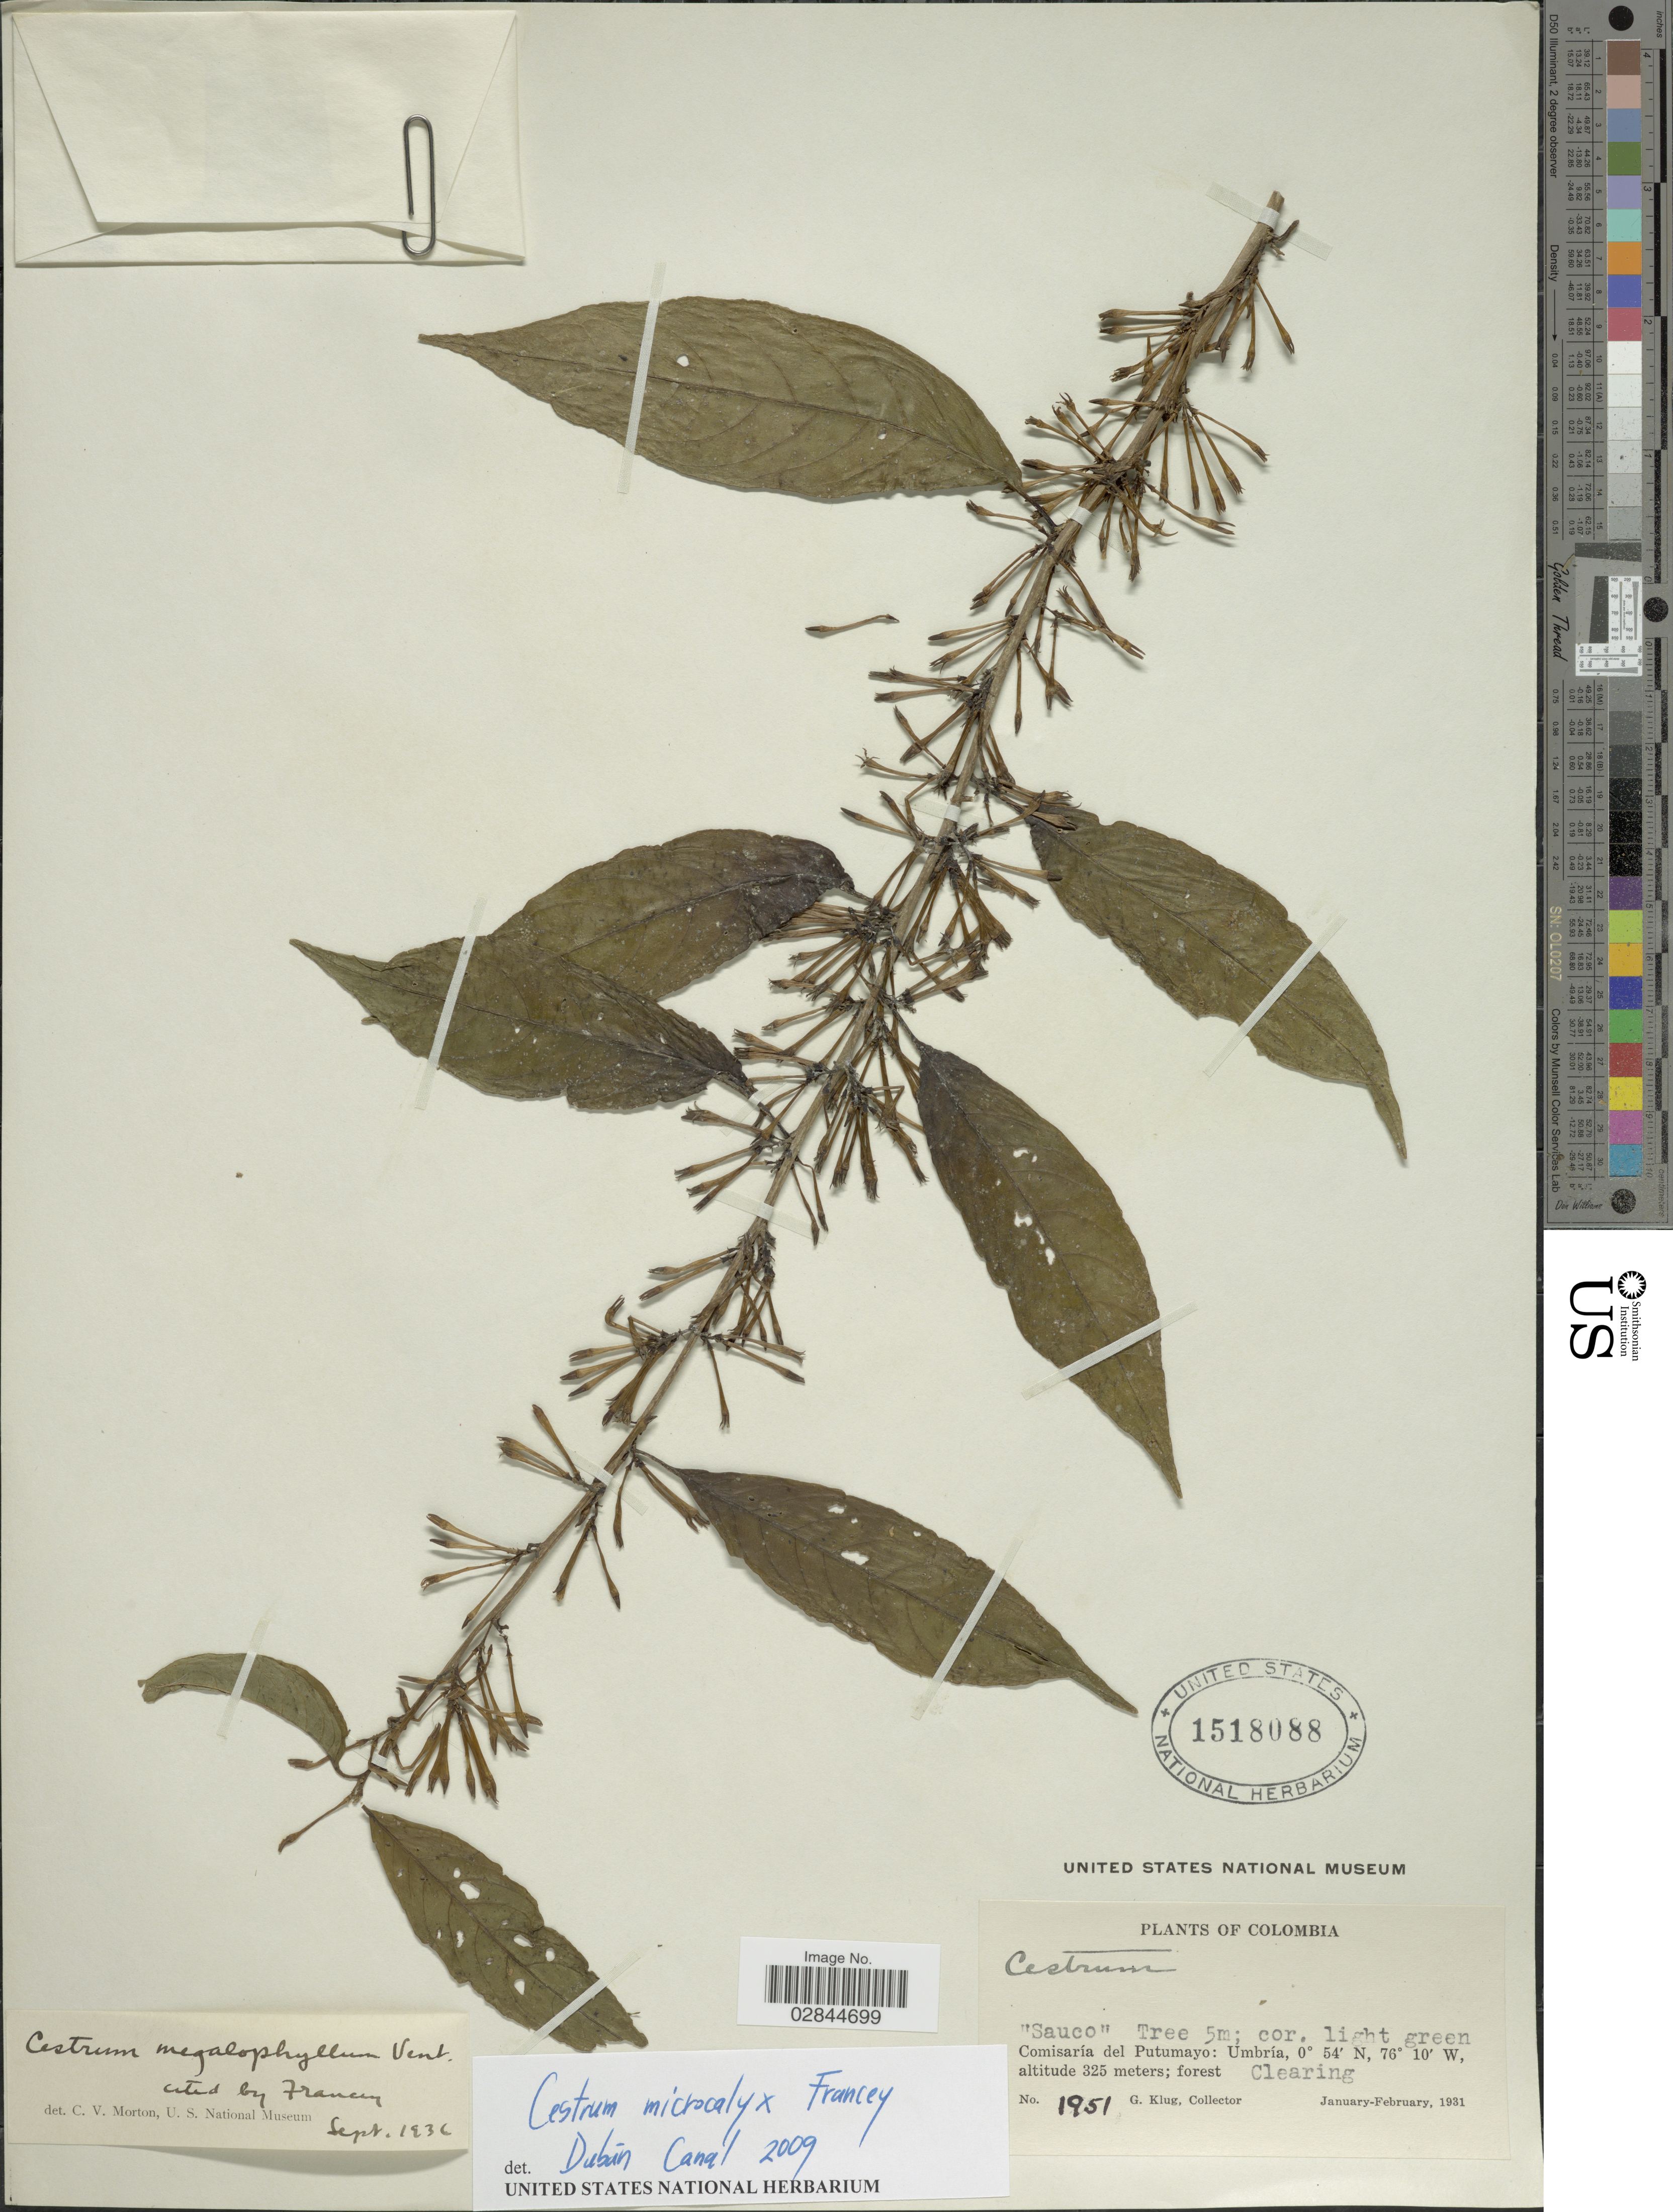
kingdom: Plantae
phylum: Tracheophyta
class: Magnoliopsida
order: Solanales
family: Solanaceae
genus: Cestrum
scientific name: Cestrum microcalyx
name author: Francey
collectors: G. Klug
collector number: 1951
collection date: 1931-01/1931-02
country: Colombia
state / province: Putumayo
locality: Comisaría del Putumayo: Umbría.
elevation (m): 325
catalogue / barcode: US 15180888